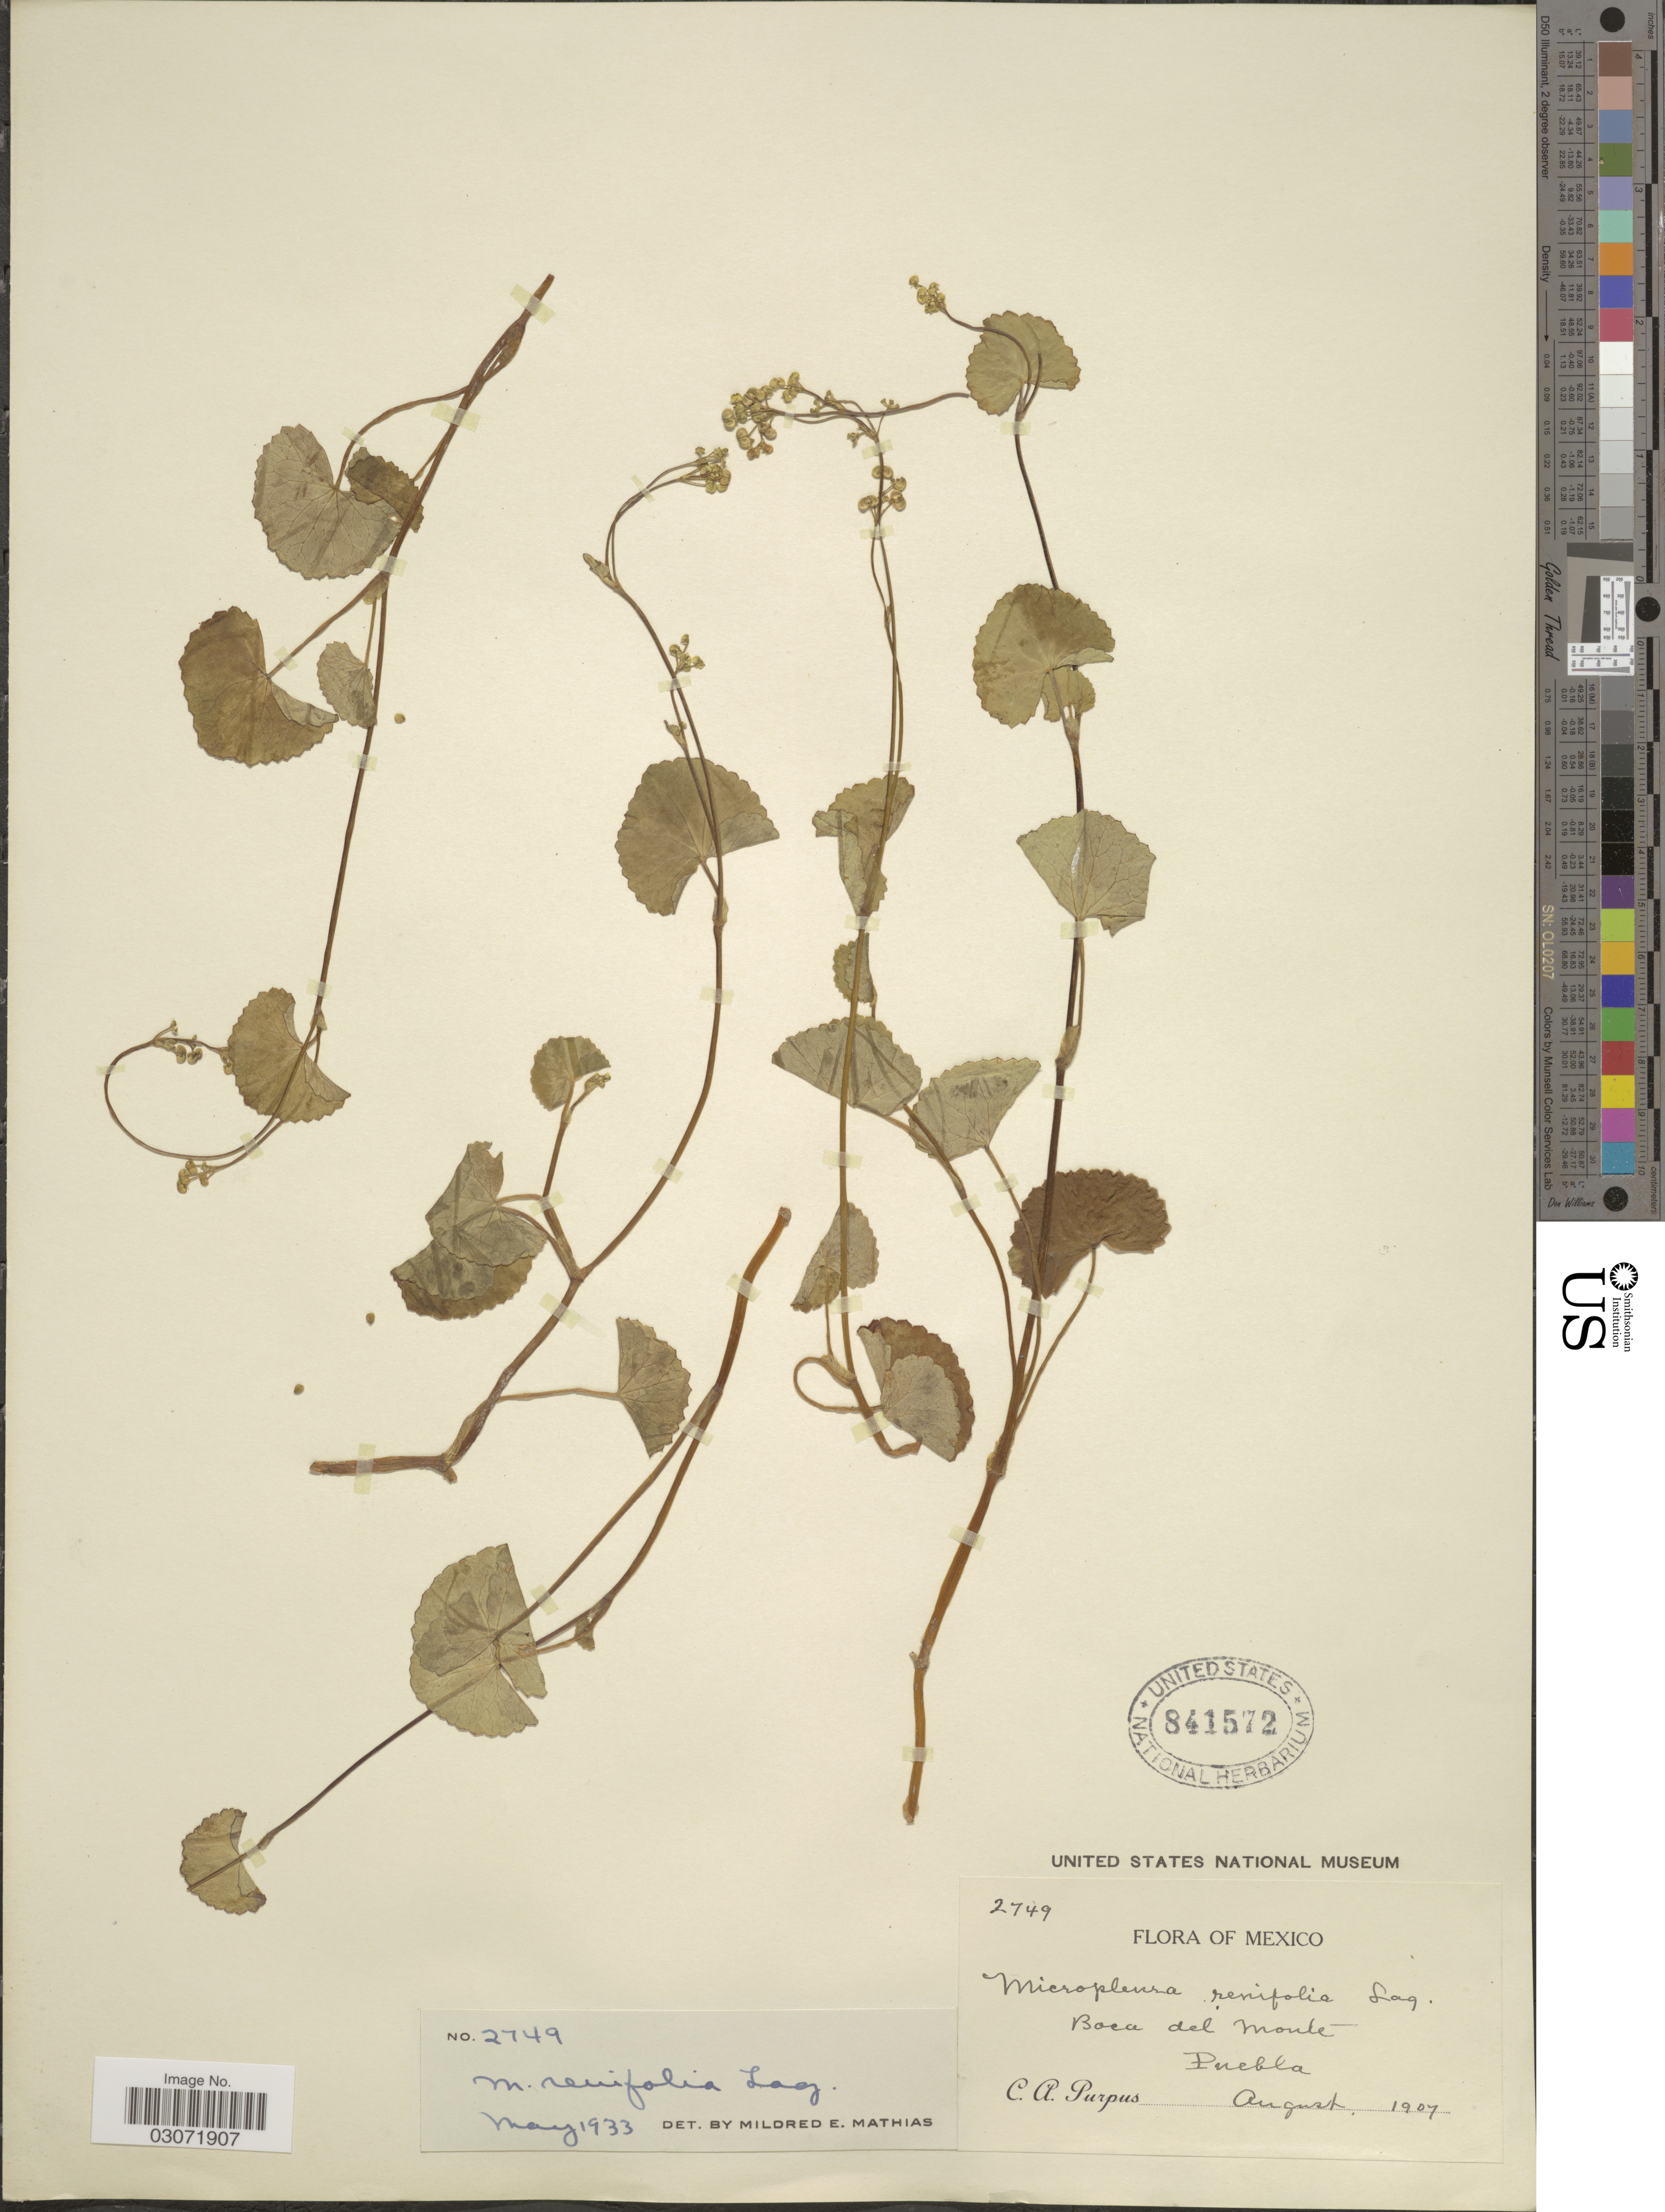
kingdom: Plantae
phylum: Tracheophyta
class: Magnoliopsida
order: Apiales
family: Apiaceae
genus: Micropleura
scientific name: Micropleura renifolia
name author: Lag.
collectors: C. A. Purpus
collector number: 2749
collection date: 1907-08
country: Mexico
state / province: Puebla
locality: Boca del Monte.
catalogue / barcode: US 841572